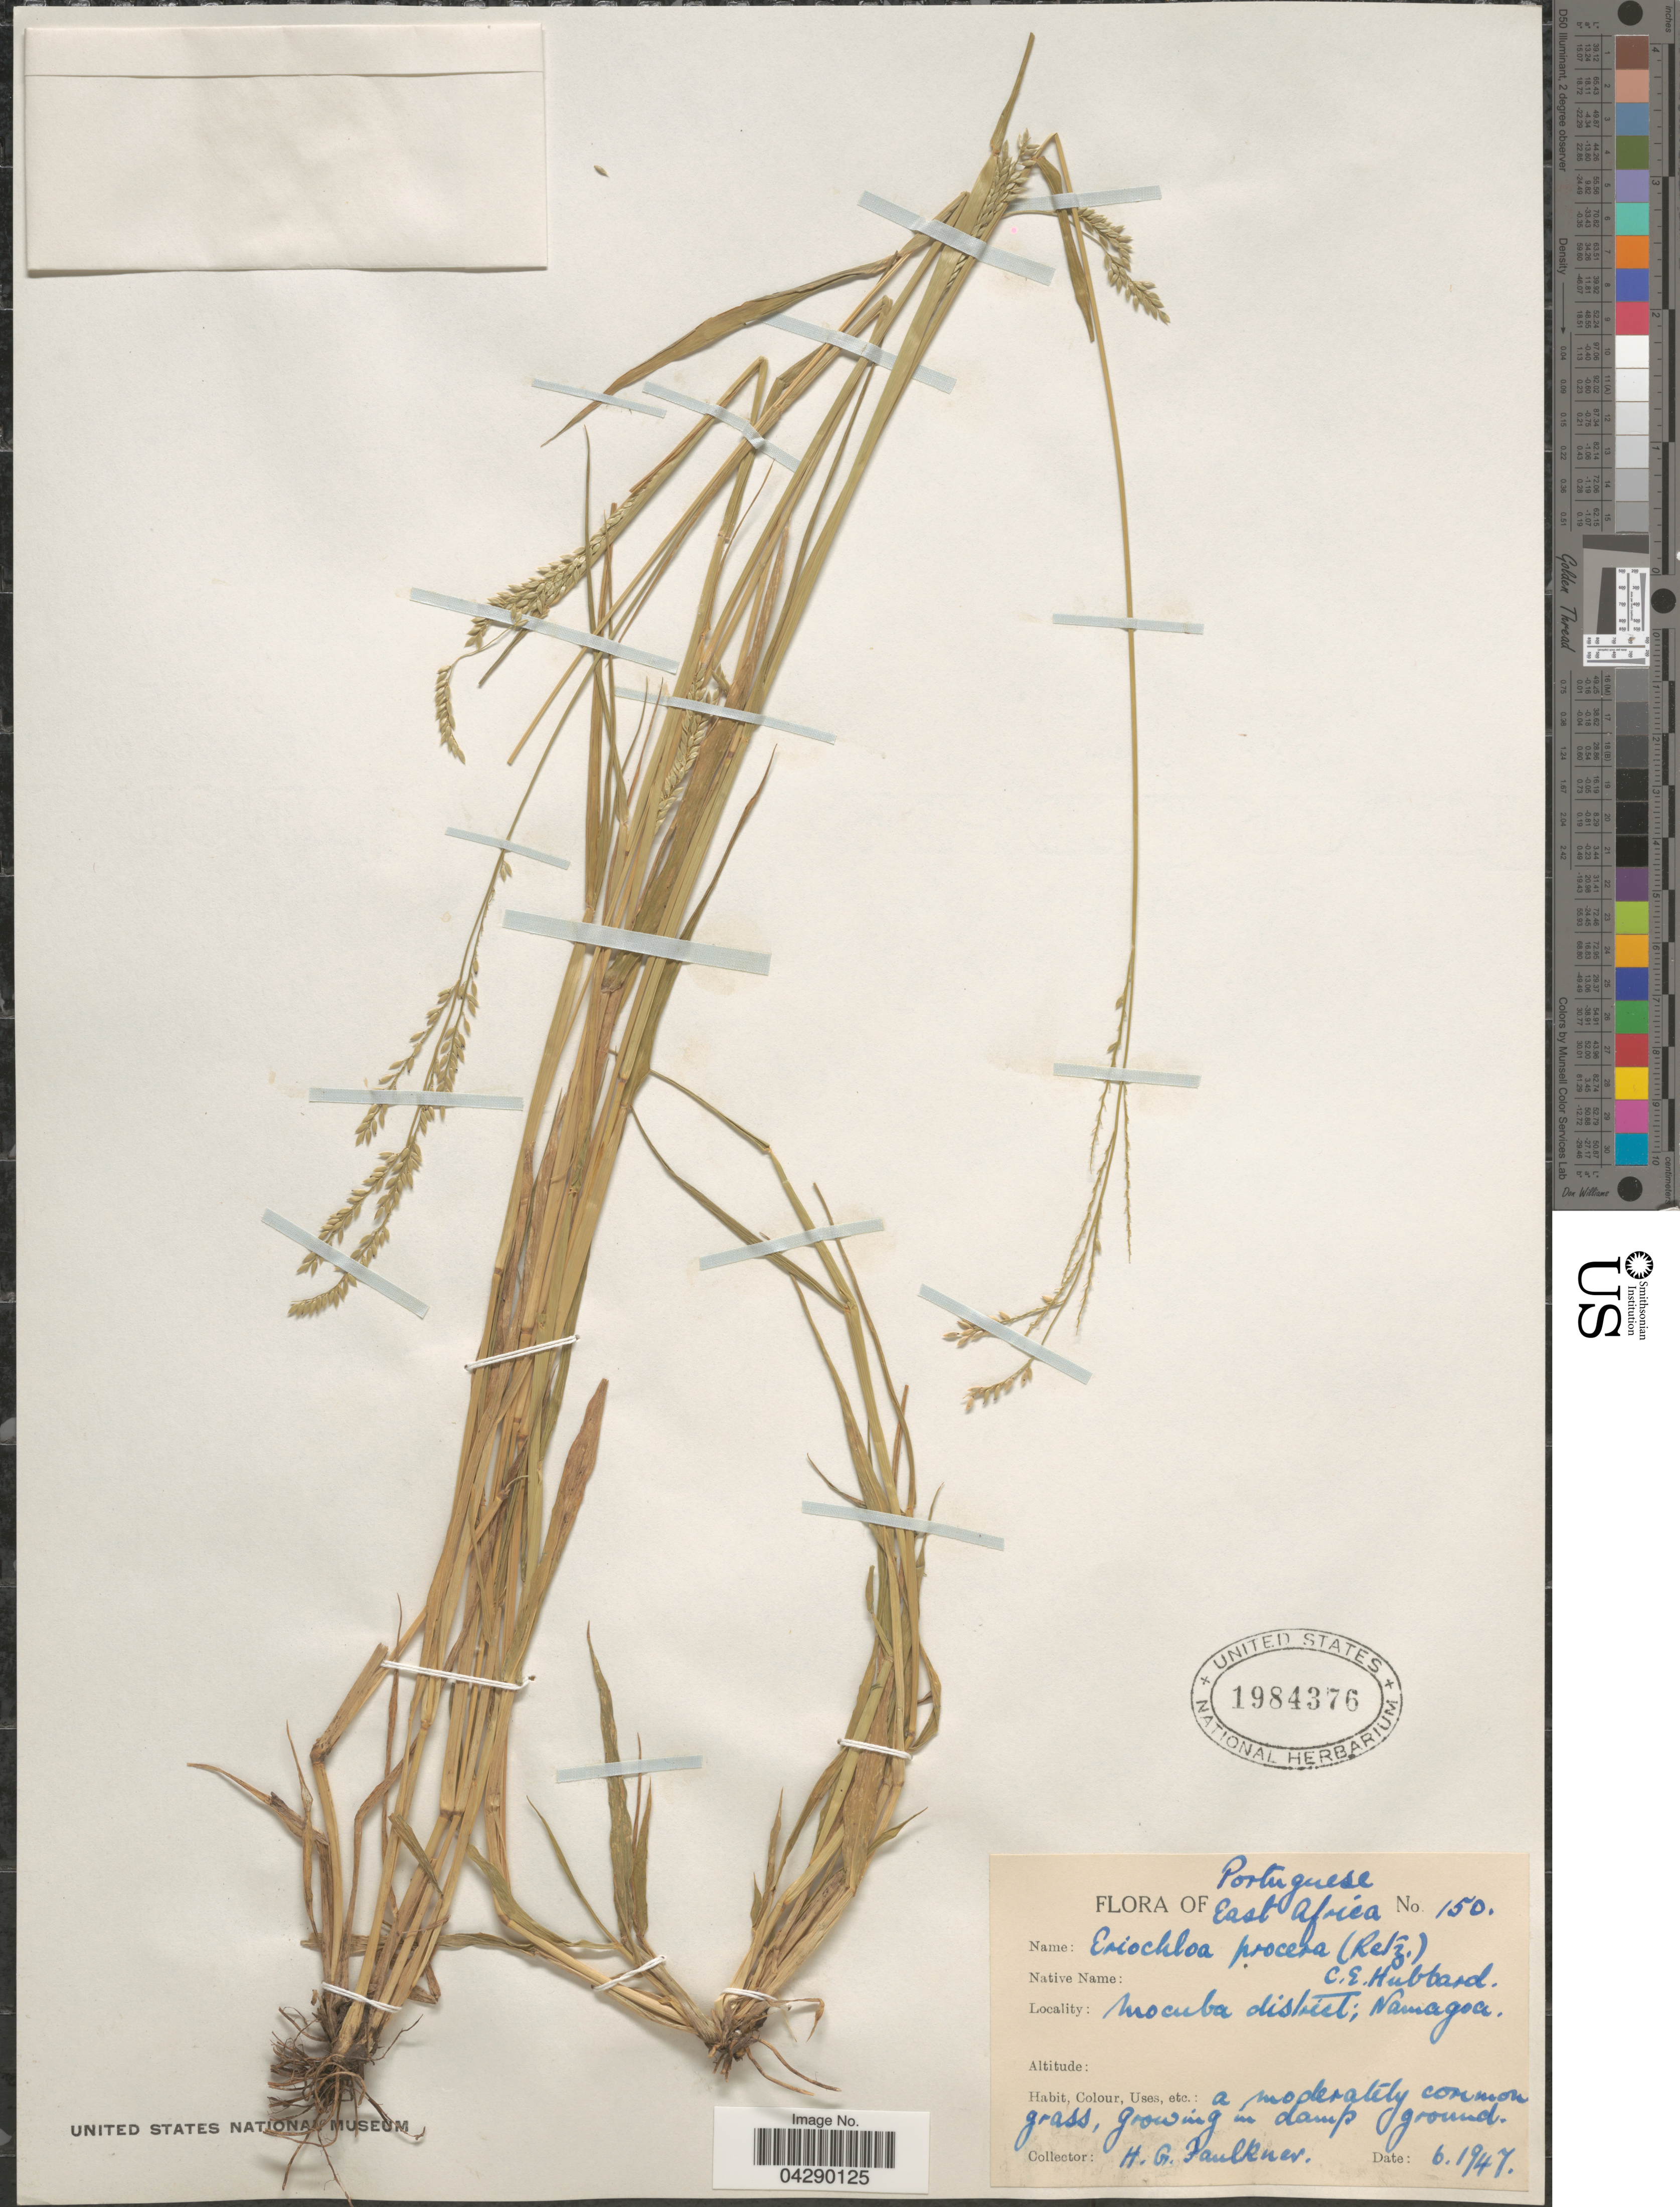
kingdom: Plantae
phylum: Tracheophyta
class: Liliopsida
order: Poales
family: Poaceae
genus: Eriochloa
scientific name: Eriochloa procera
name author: (Retz.) C.E. Hubb.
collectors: H. Faulkner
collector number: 150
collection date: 1947-06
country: Mozambique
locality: Portuguese East Africa. Mocuba district; Namagoa.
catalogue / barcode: US 1984376